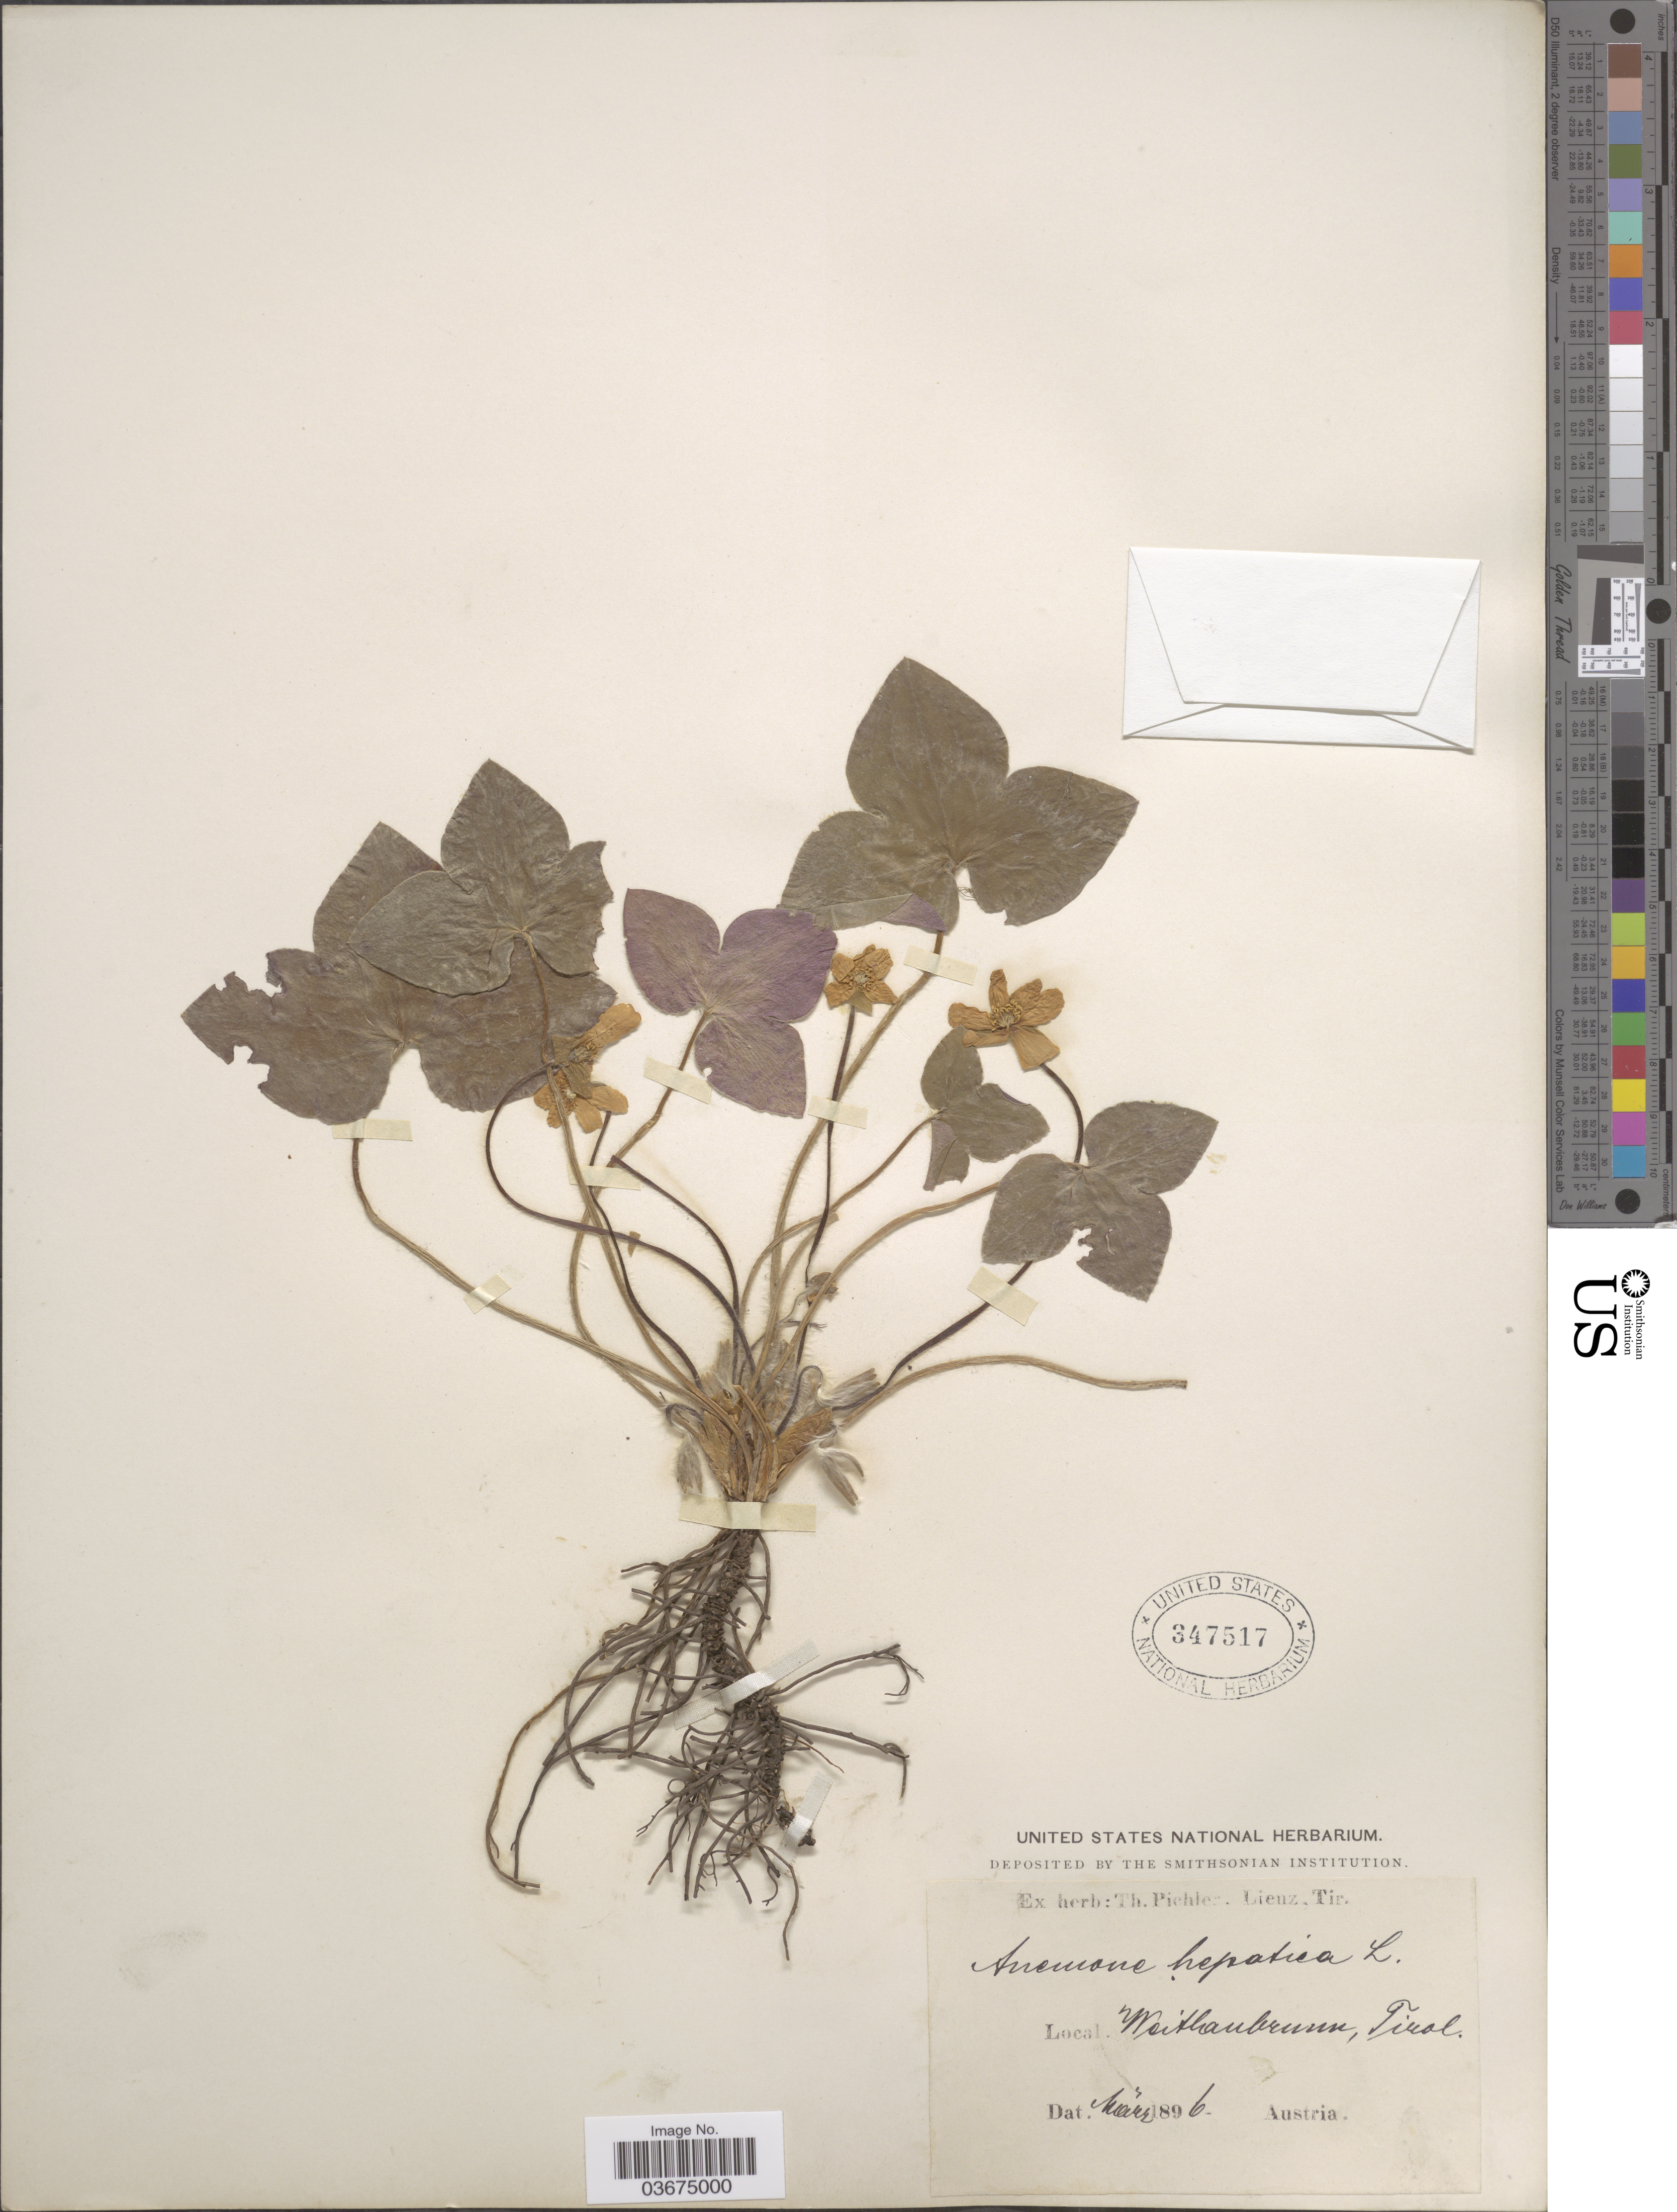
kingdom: Plantae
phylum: Tracheophyta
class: Magnoliopsida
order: Ranunculales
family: Ranunculaceae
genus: Hepatica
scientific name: Hepatica triloba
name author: Chaix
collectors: ex herb. T. Pichler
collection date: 1896-03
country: Austria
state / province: Tirol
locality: Weitlanbrunn, Tirol.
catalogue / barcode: US 347517